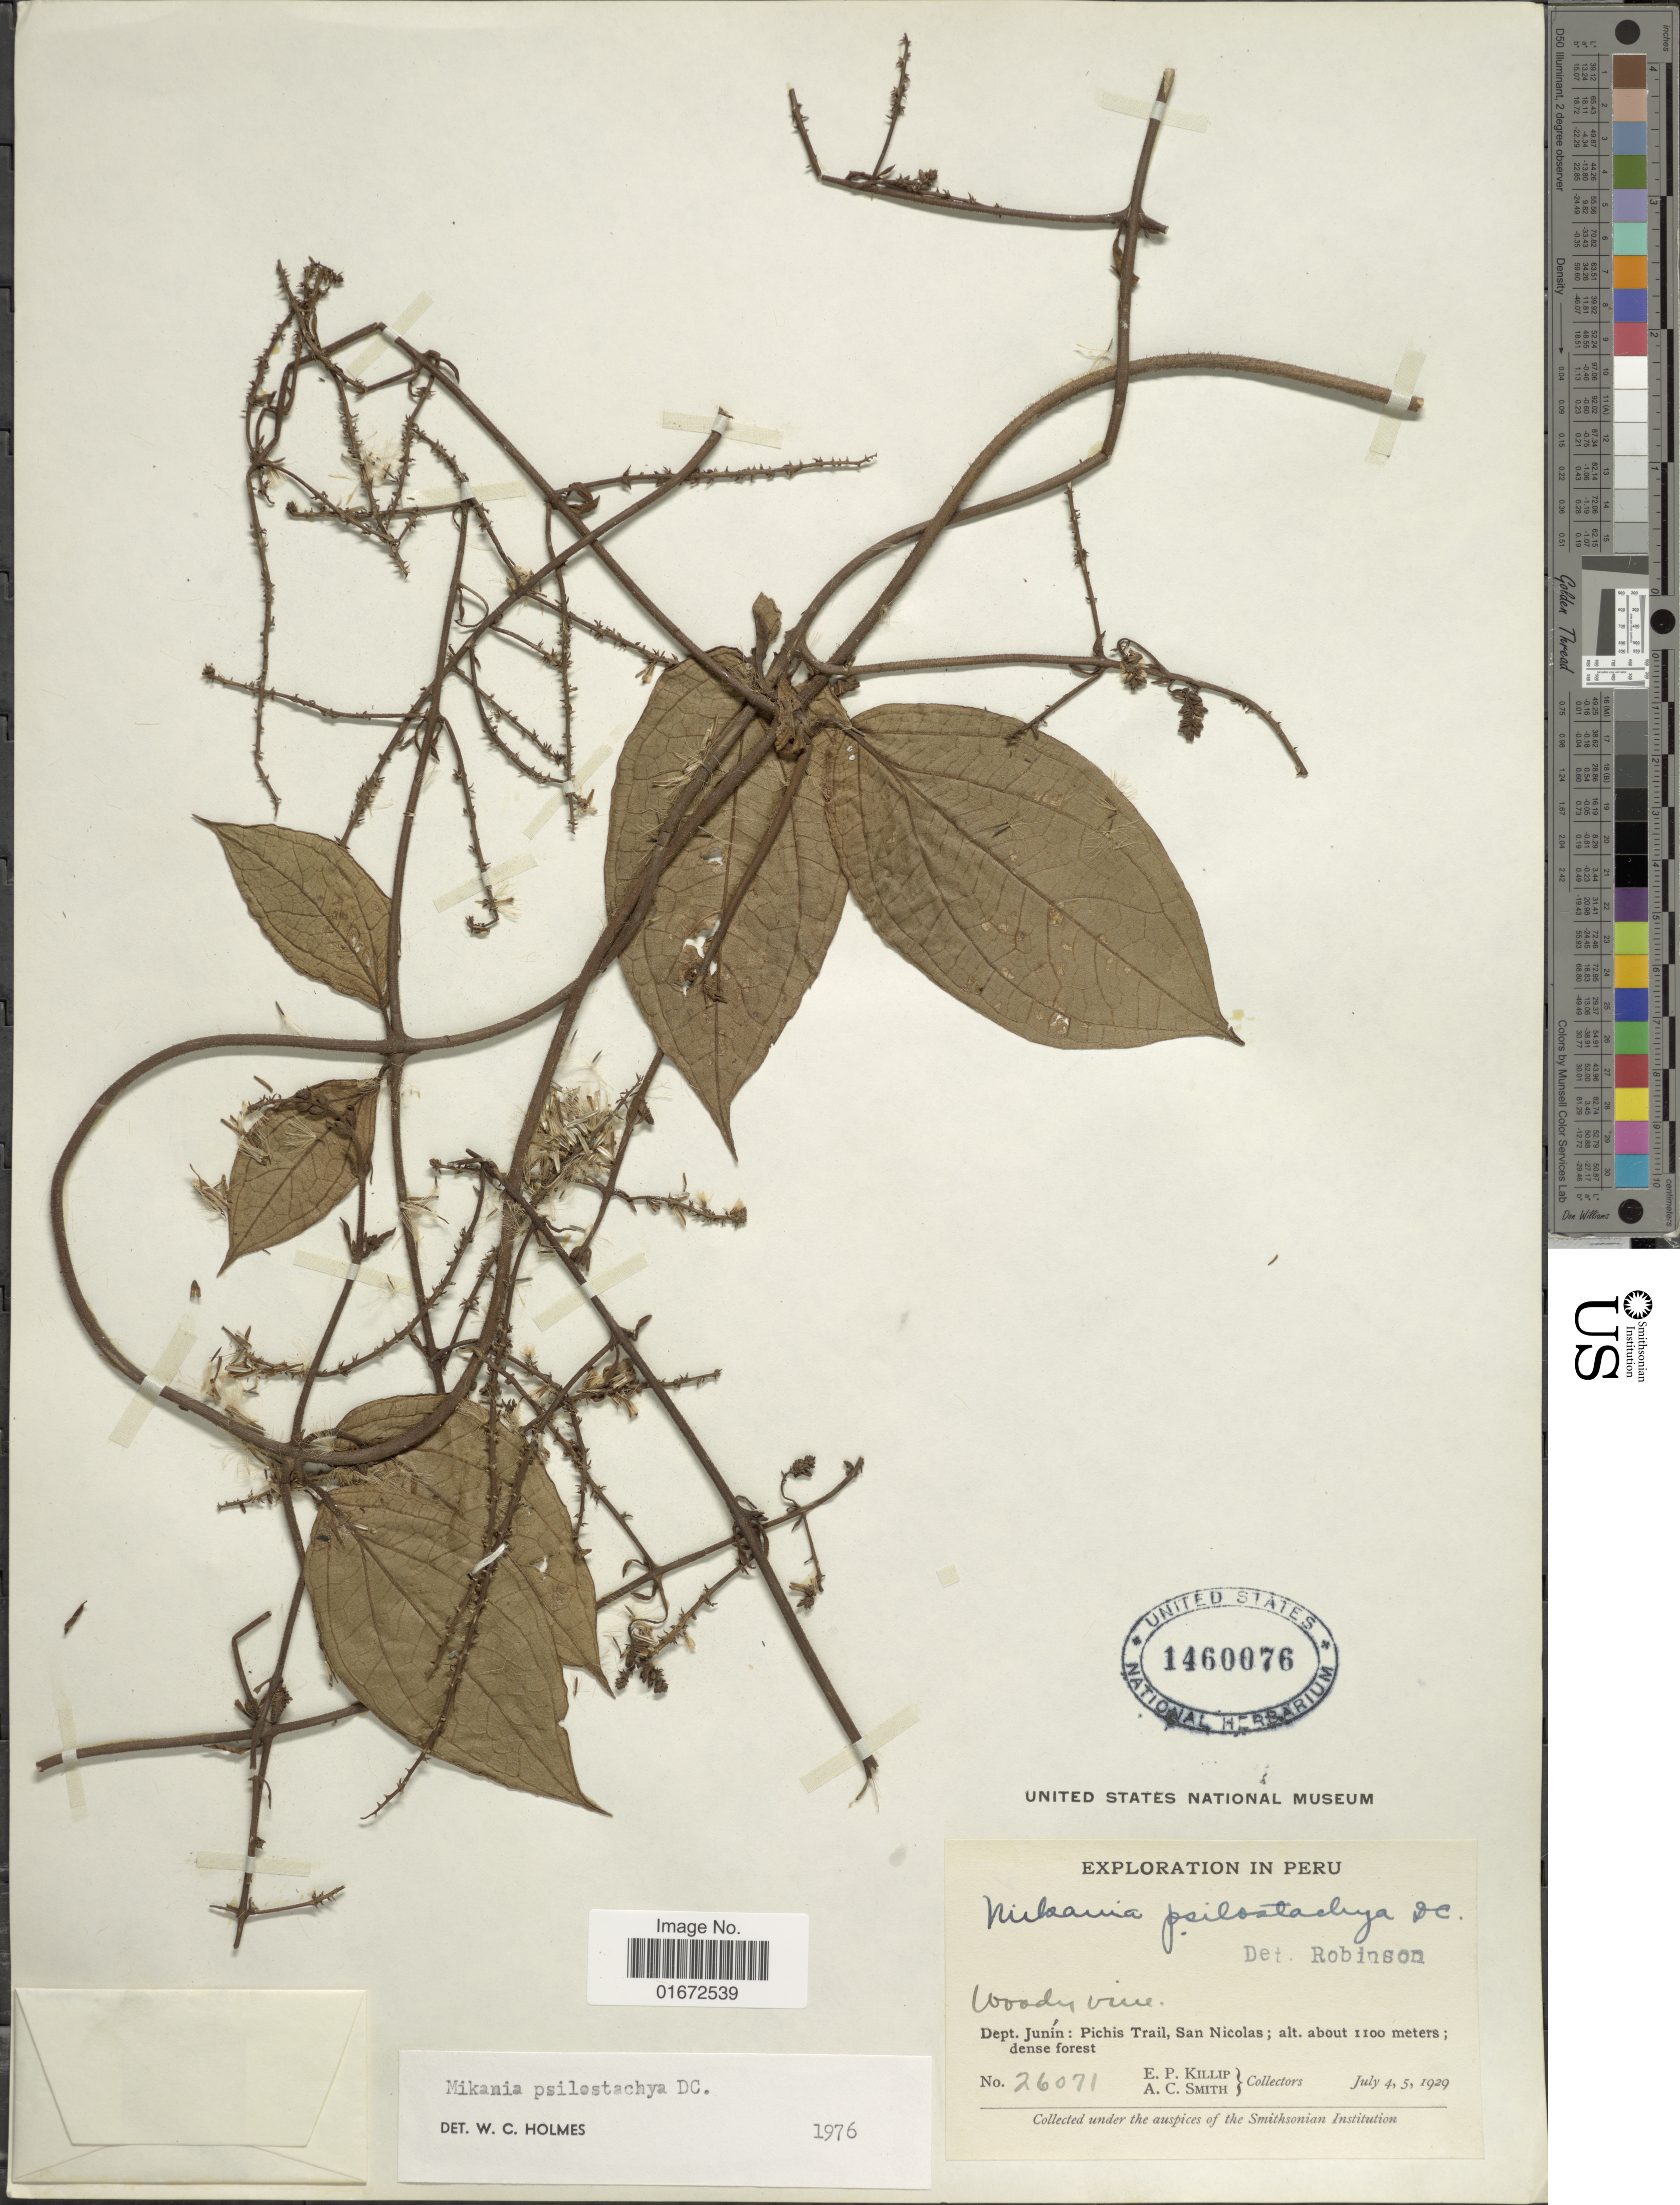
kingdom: Plantae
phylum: Tracheophyta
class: Magnoliopsida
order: Asterales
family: Asteraceae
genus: Mikania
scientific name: Mikania psilostachya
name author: DC.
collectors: E. P. Killip & A. C. Smith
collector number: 26071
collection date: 1929-07-04/1929-07-05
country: Peru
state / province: Junín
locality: Dept. Junín: Pichis Trail, San Nicolas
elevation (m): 1100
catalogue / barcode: US 1460076